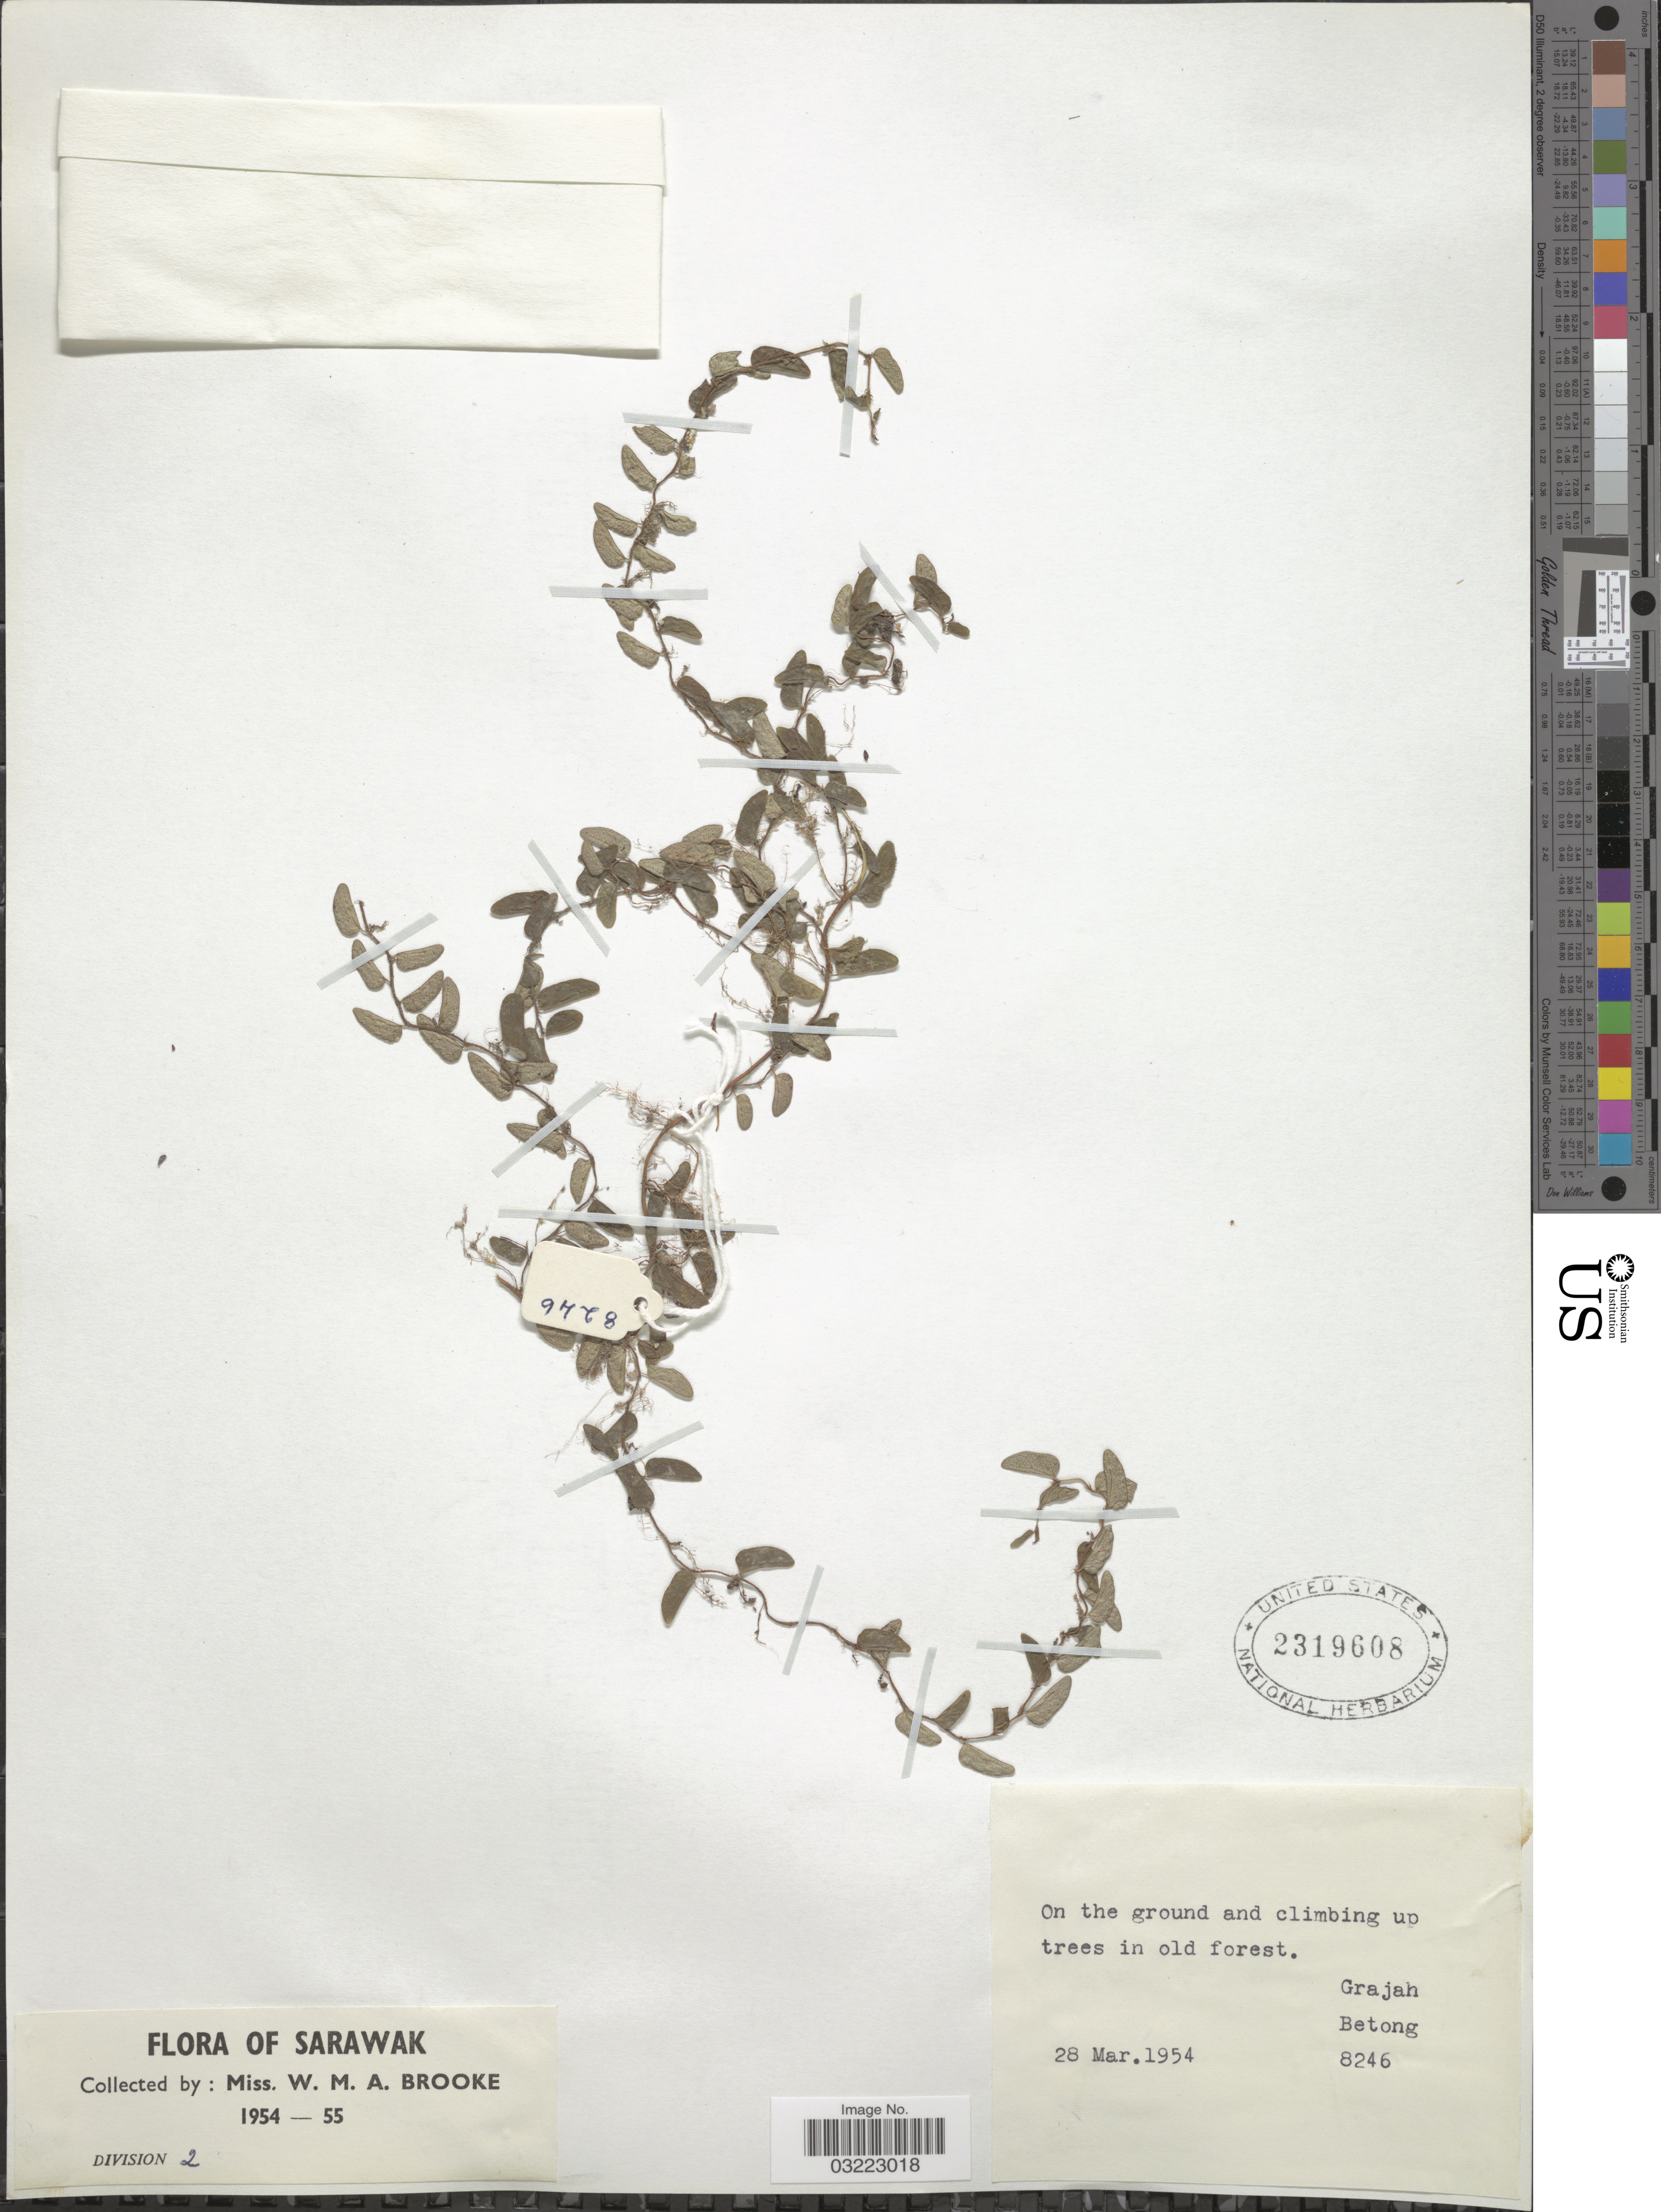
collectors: W. Brooke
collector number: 8246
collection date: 1954-03-28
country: Malaysia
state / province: Sarawak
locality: Grajah Betong.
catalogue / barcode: US 2319608